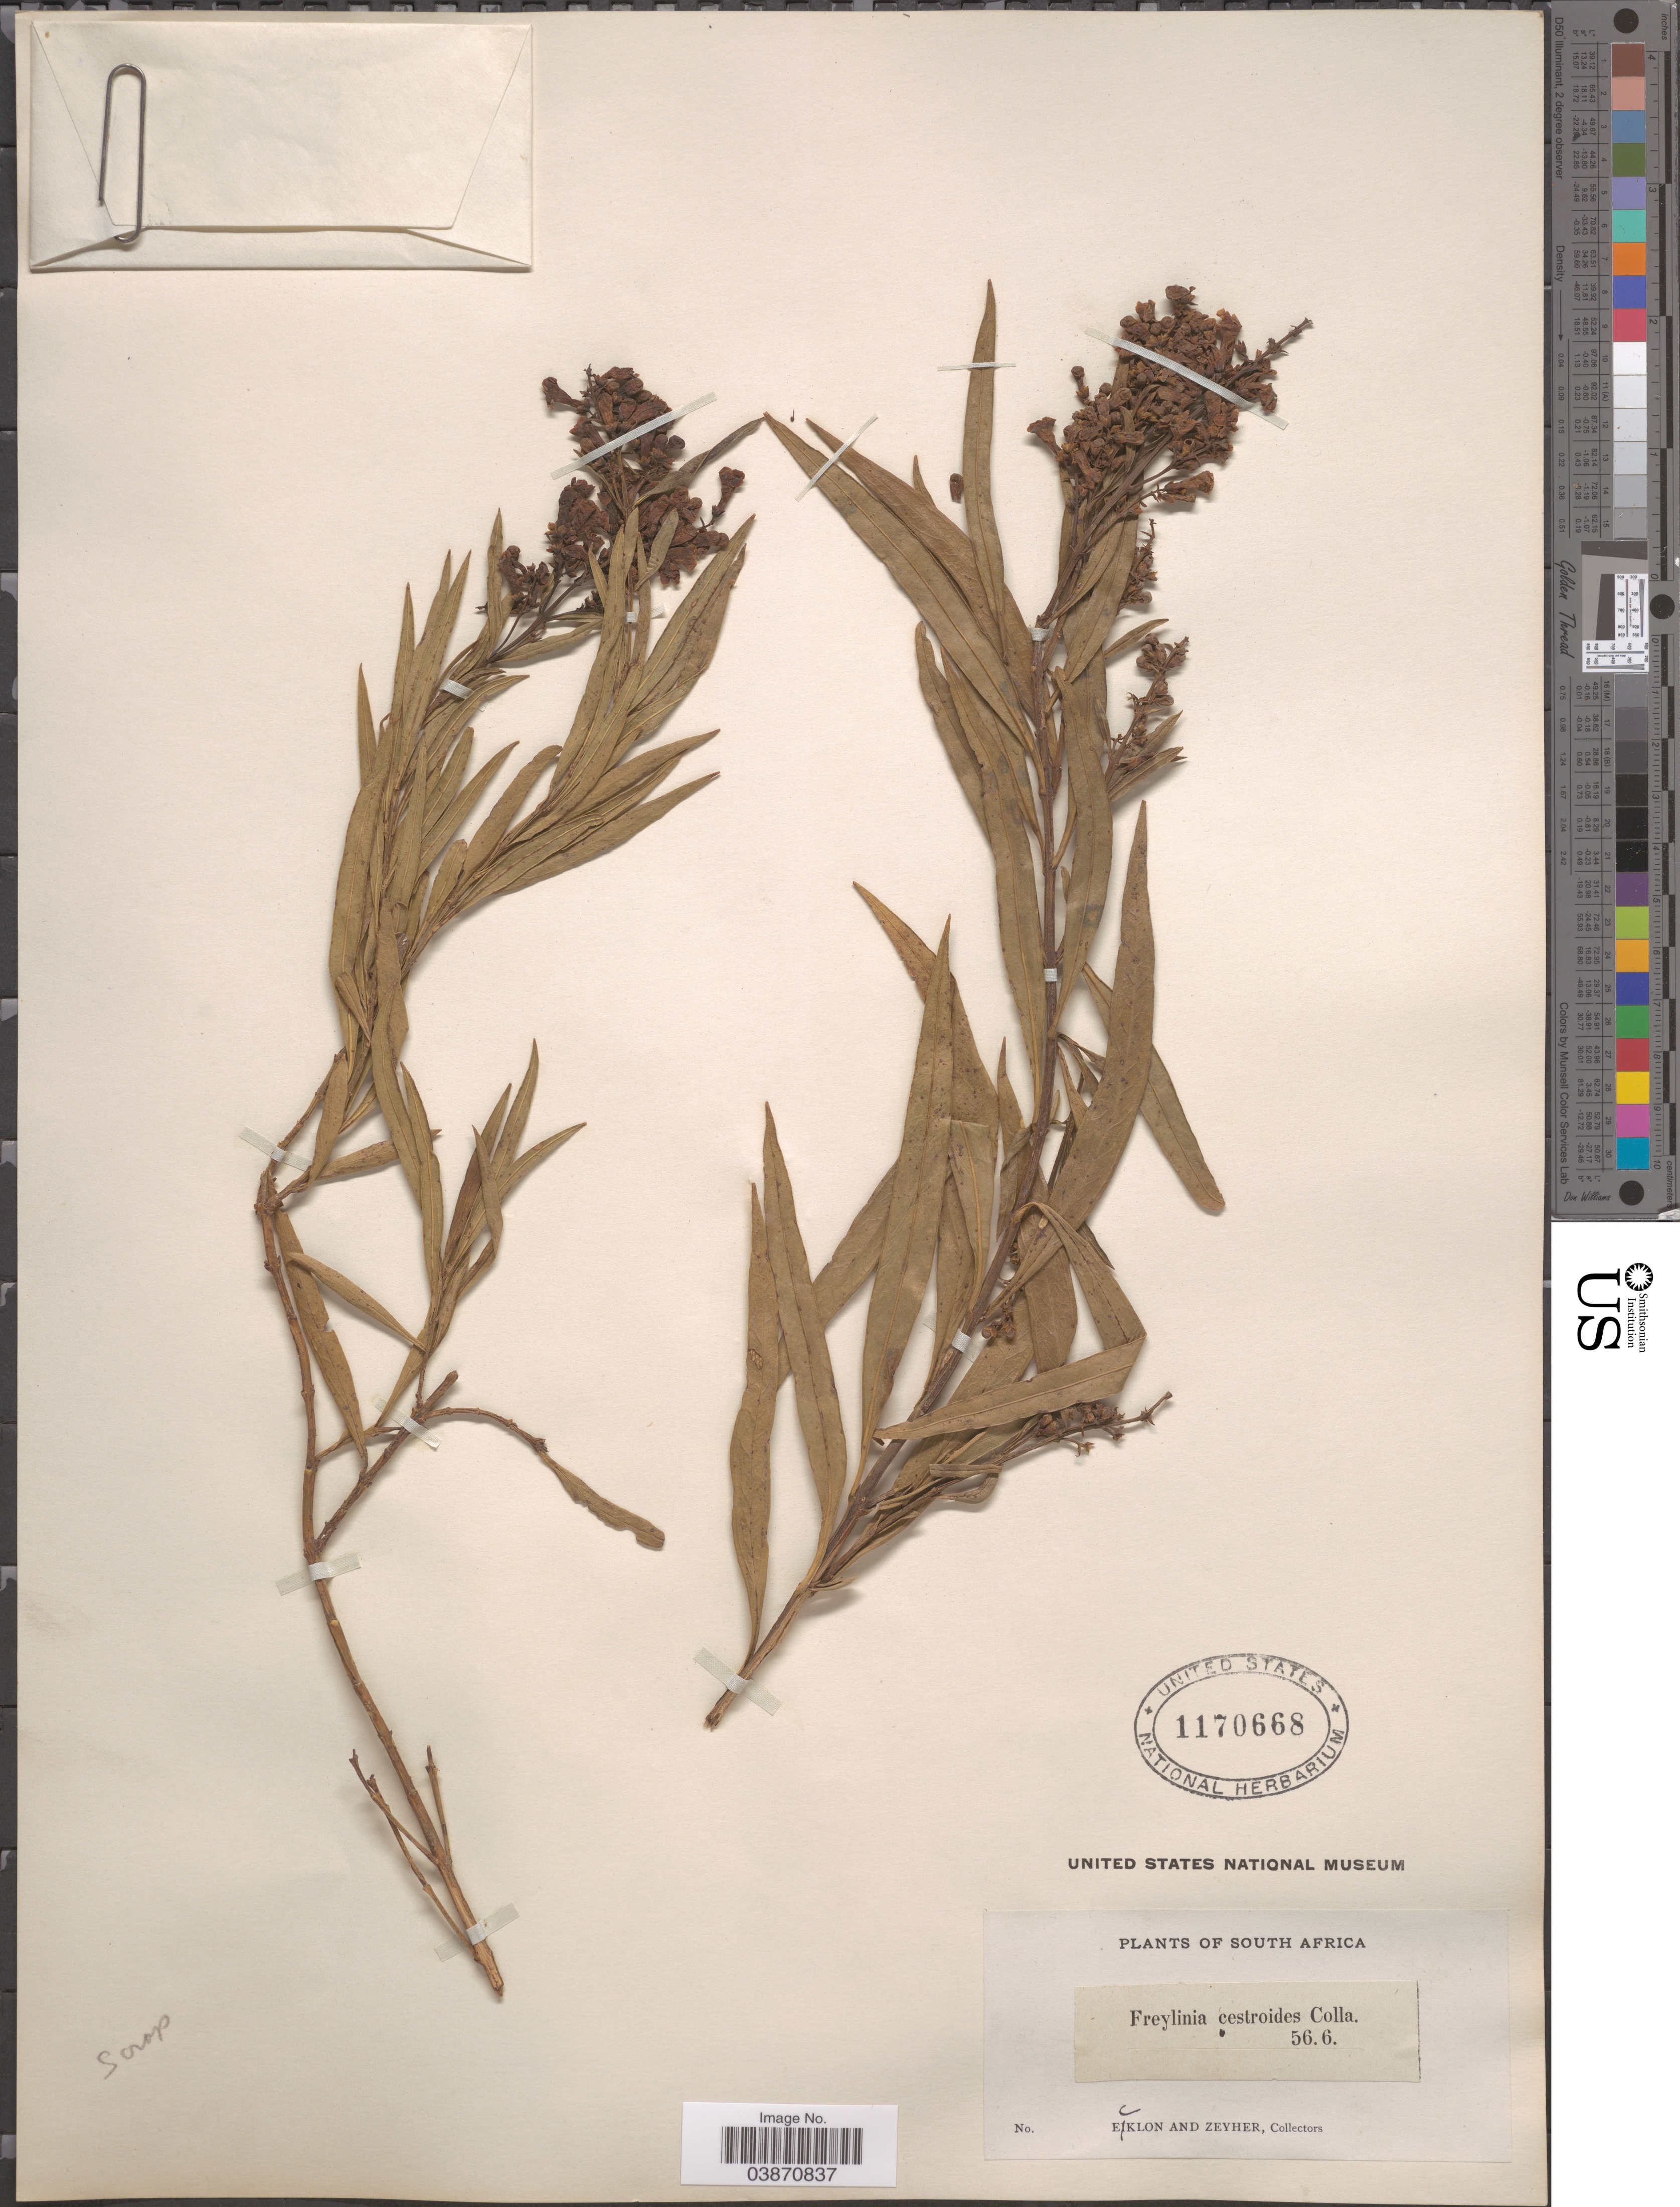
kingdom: Plantae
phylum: Tracheophyta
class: Magnoliopsida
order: Lamiales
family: Scrophulariaceae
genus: Freylinia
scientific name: Freylinia cestroides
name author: Colla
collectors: -. Ecklon & -. Zeyher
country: South Africa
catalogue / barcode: US 1170668